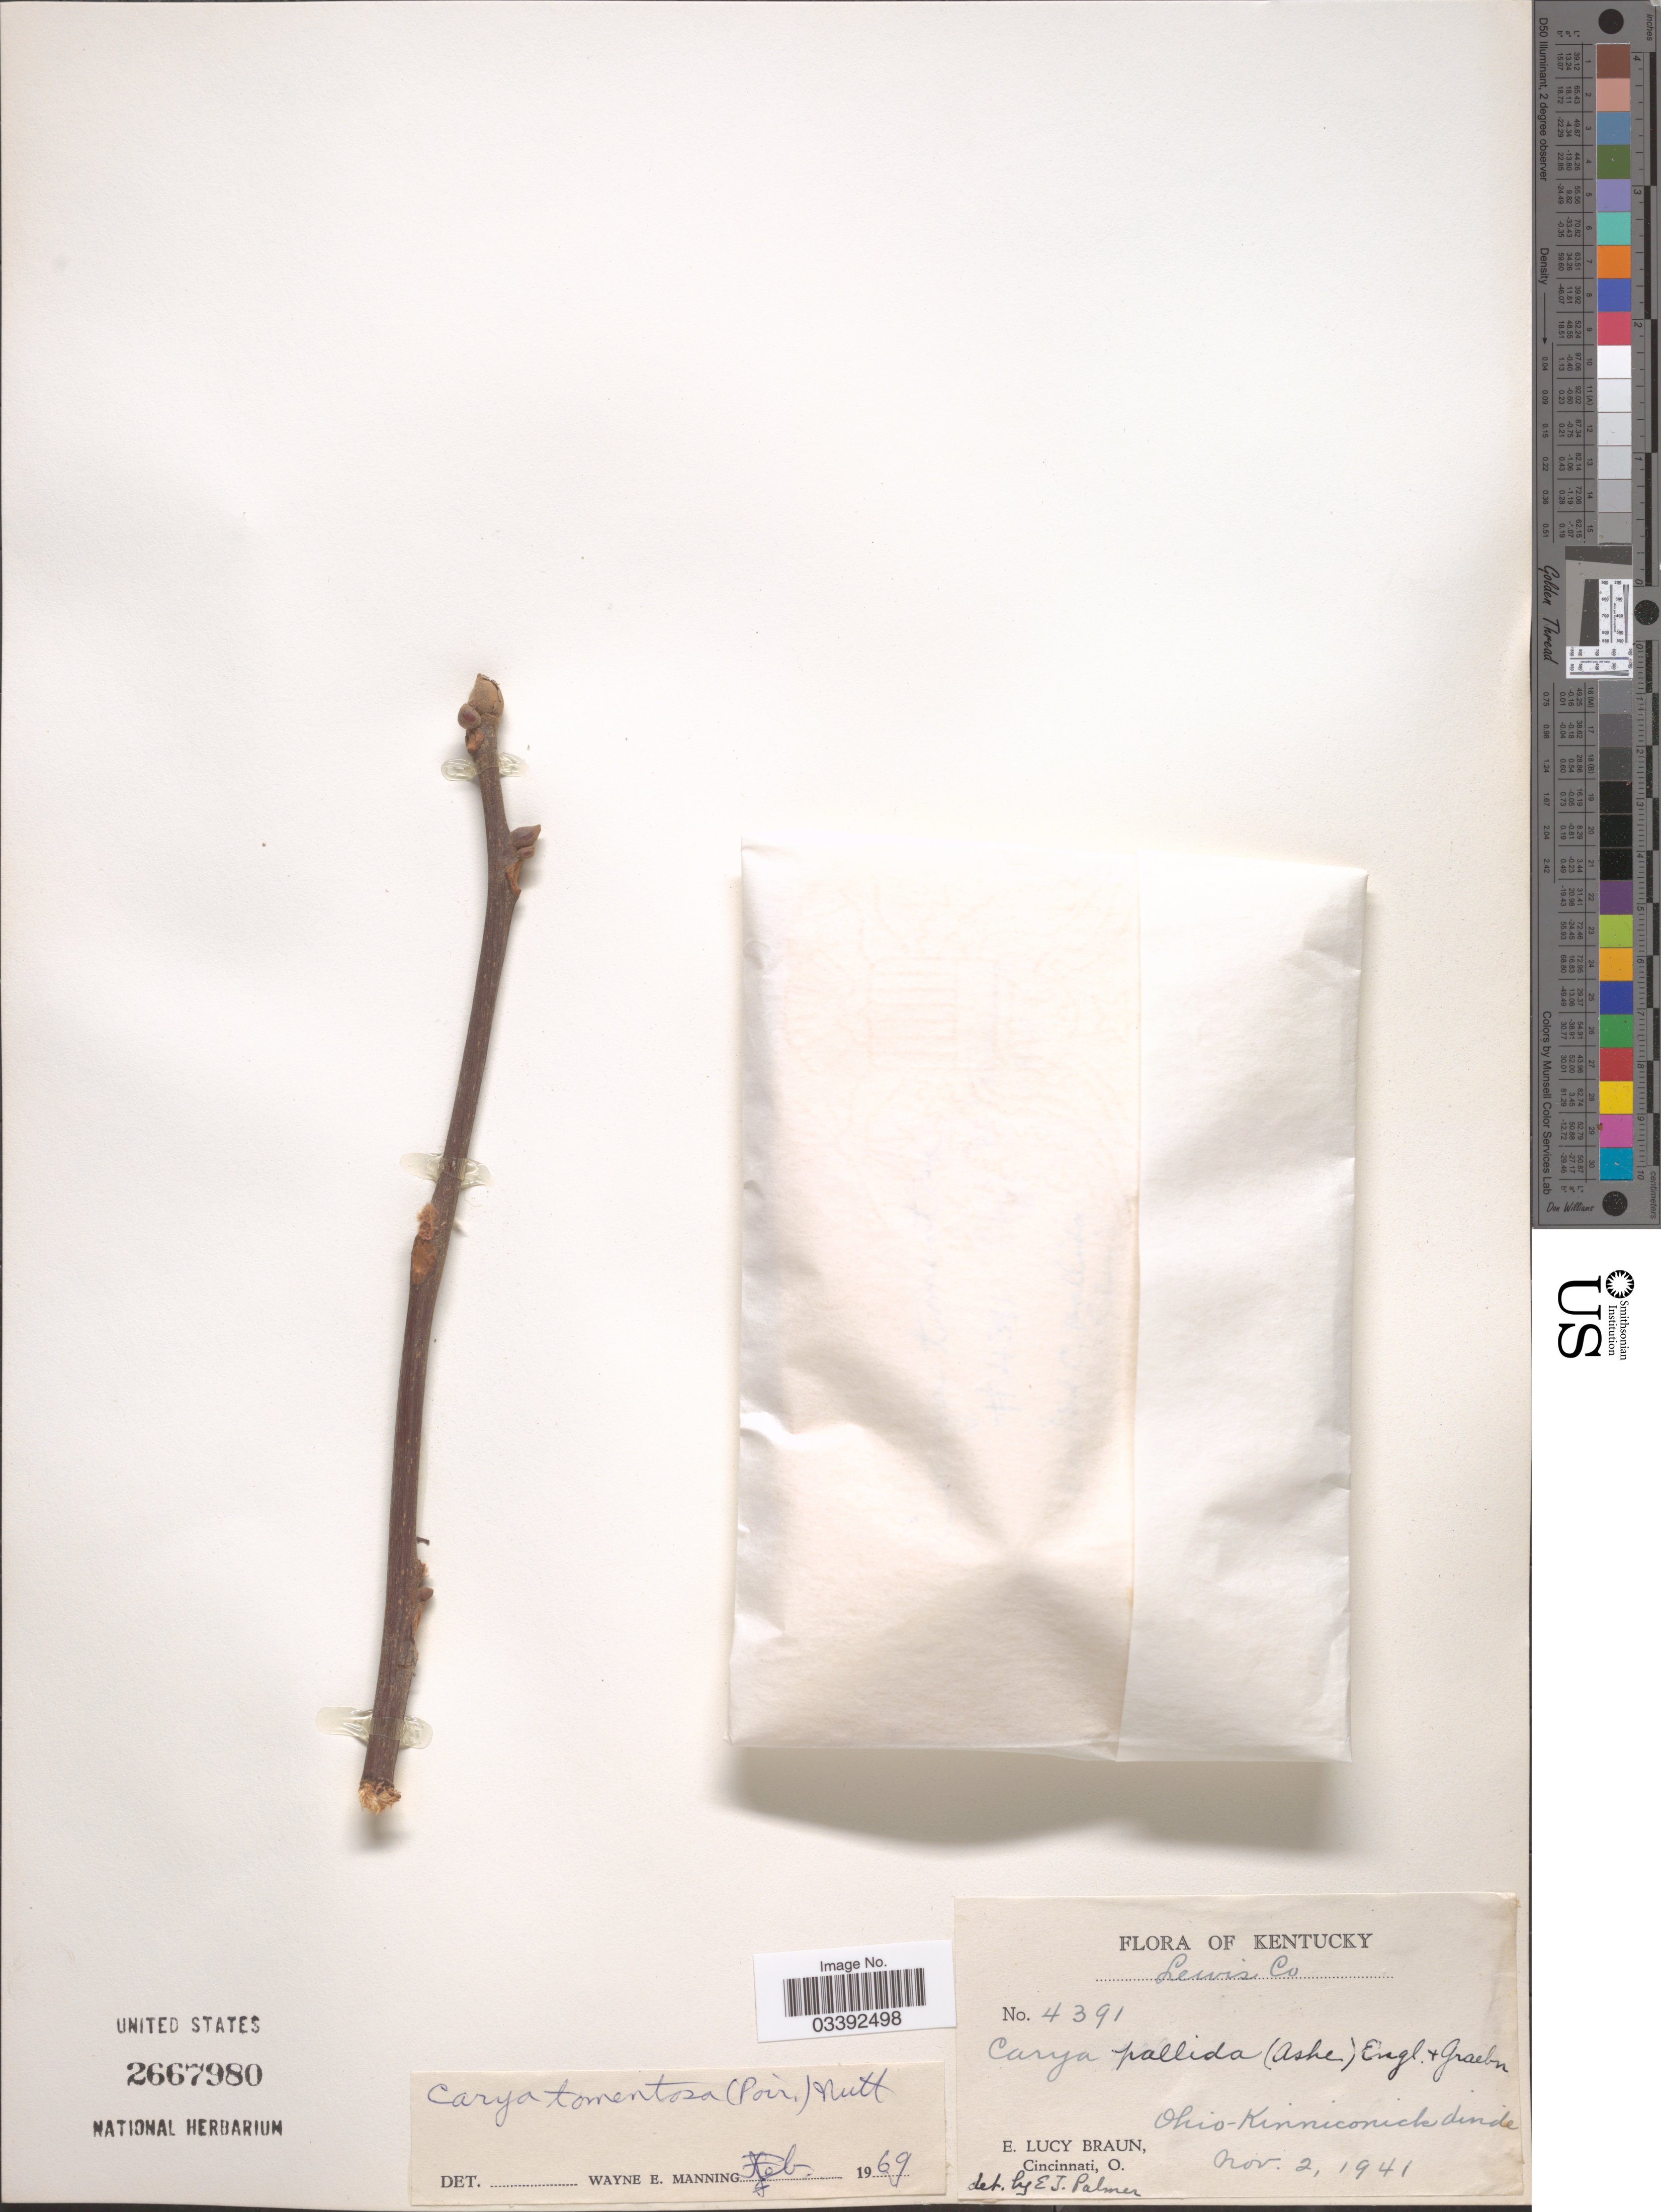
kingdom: Plantae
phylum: Tracheophyta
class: Magnoliopsida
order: Fagales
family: Juglandaceae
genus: Carya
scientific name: Carya tomentosa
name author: (Lam.) Nutt.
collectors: E. L. Braun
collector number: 4391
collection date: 1941-11-02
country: United States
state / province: Kentucky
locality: Lewis Co. Ohio-Kinniconick divide.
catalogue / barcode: US 2667980